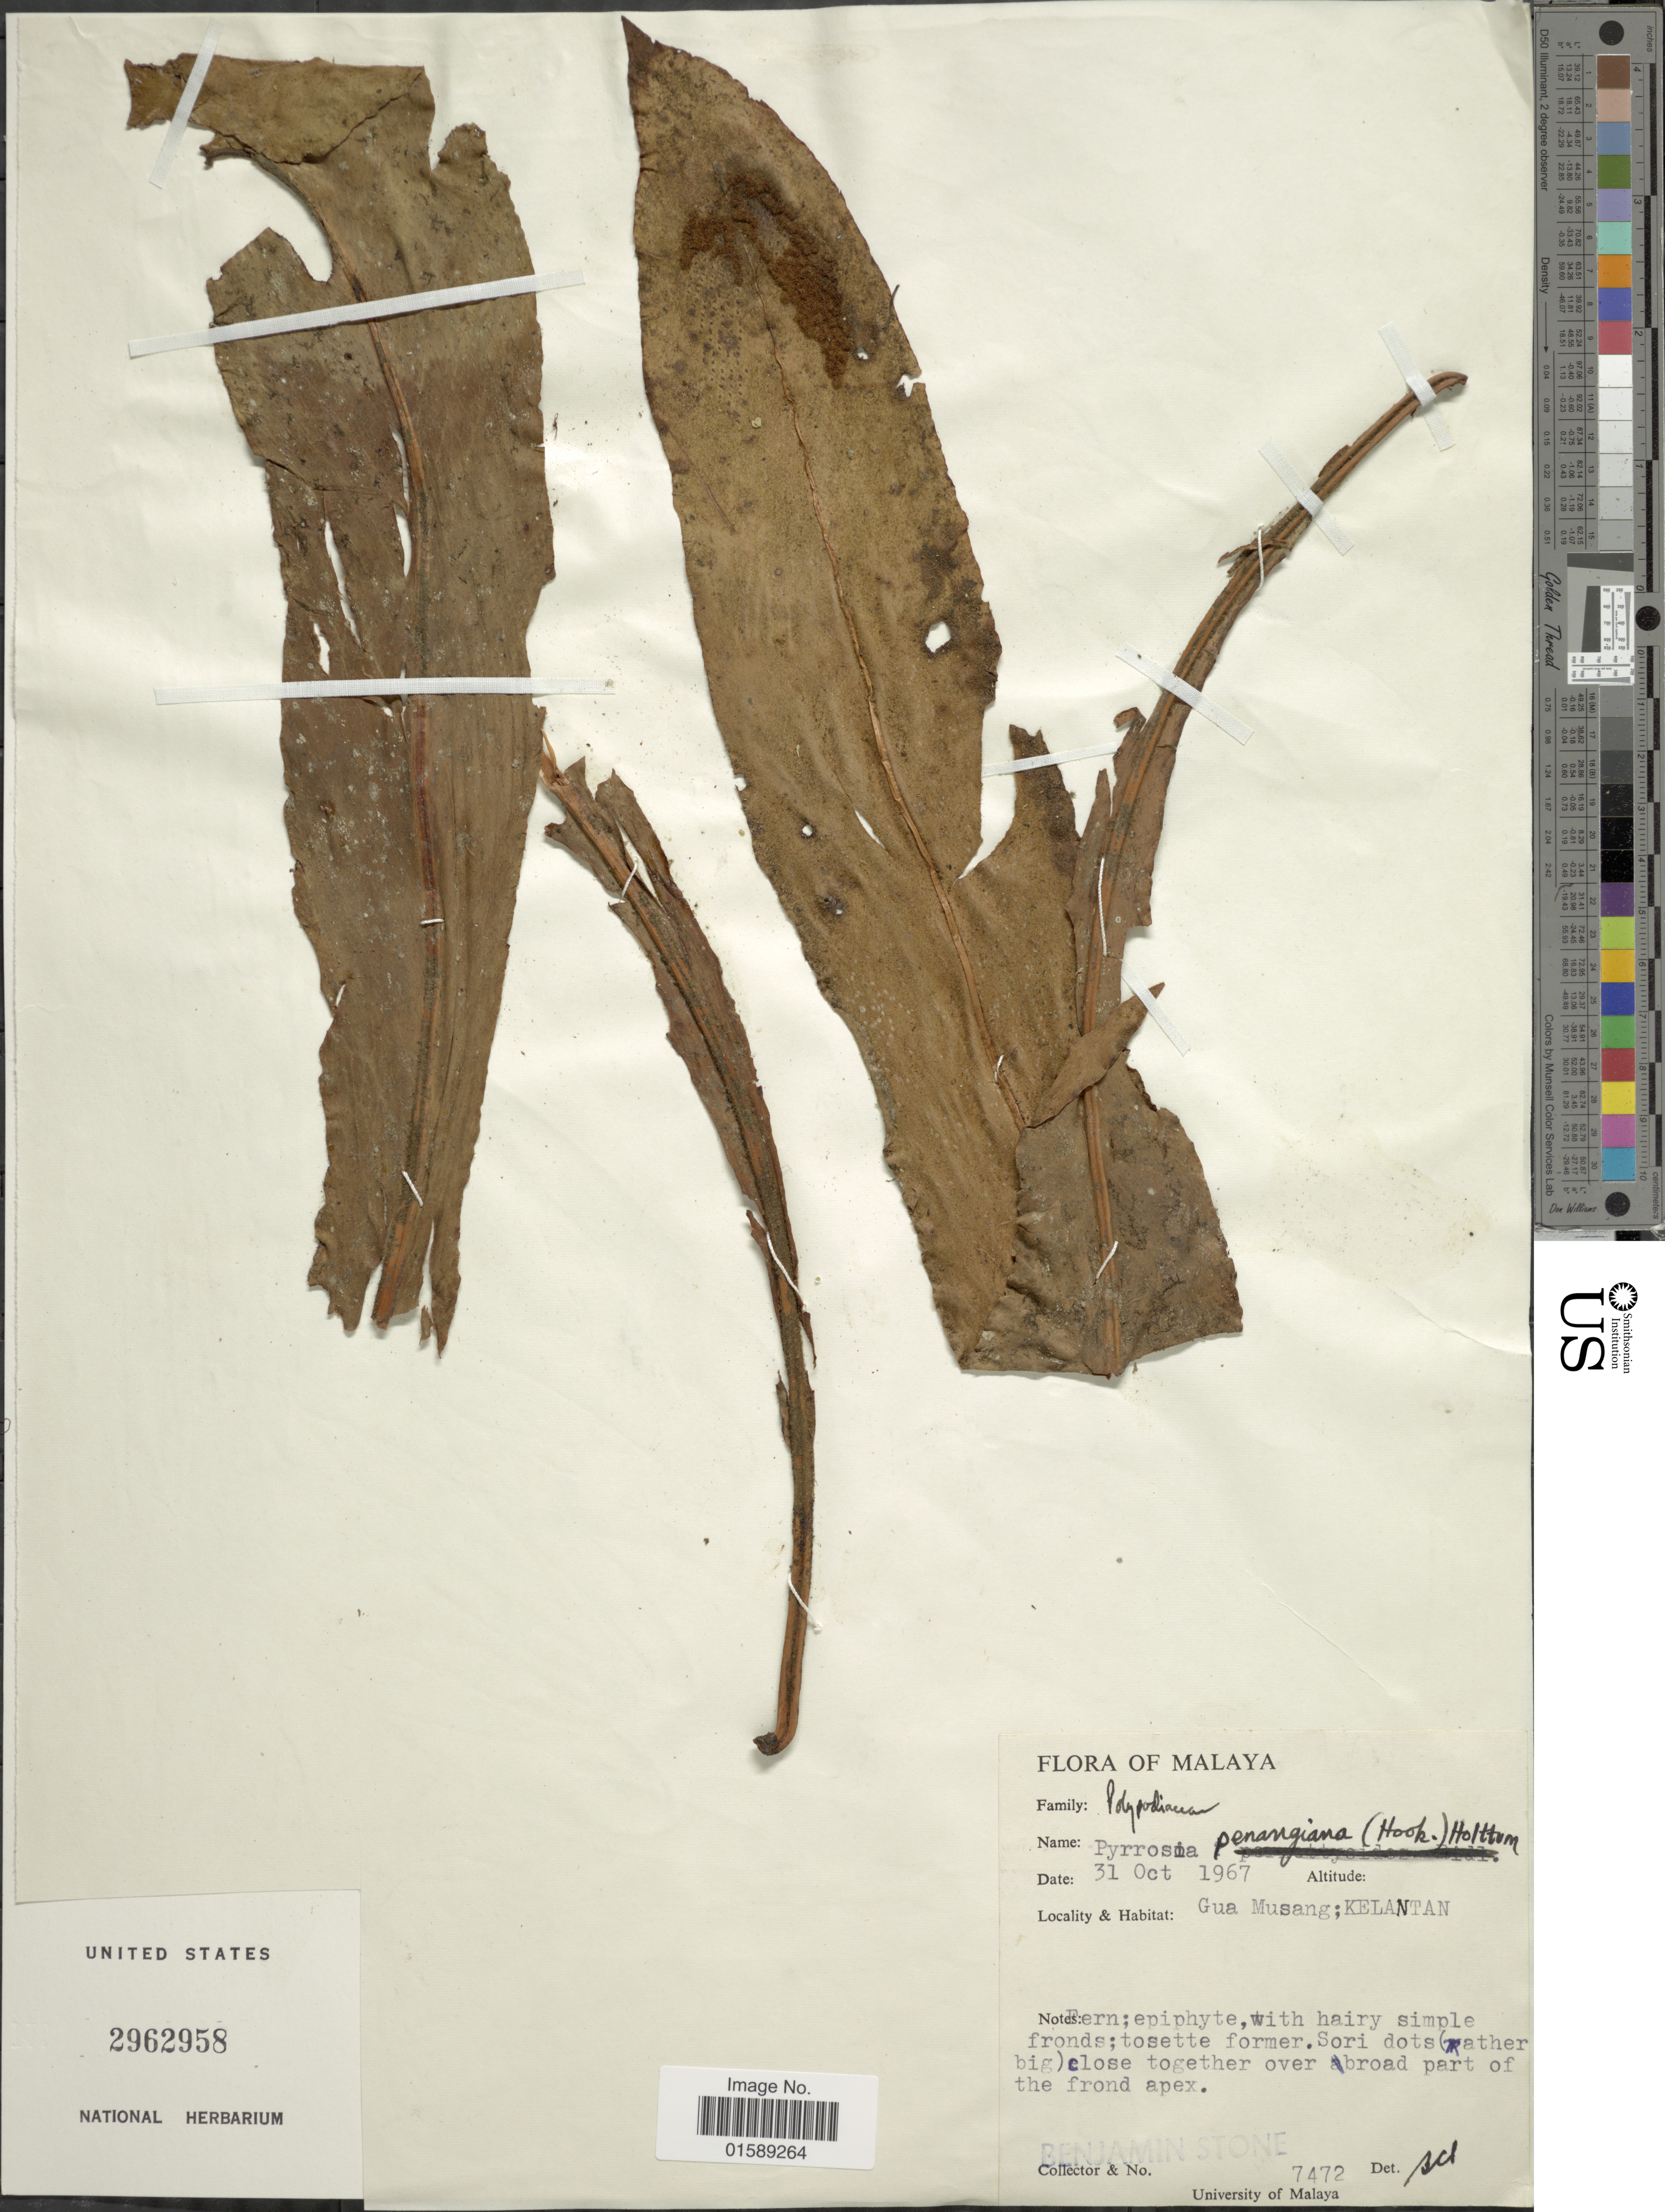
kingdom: Plantae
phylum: Tracheophyta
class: Polypodiopsida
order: Polypodiales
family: Polypodiaceae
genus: Pyrrosia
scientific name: Pyrrosia penangiana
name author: (Hook.) Holttum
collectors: B. C. Stone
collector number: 7472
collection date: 1967-10-31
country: Malaysia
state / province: Kelantan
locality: Malaya, Gua Musang; Kelantan.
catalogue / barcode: US 2962958